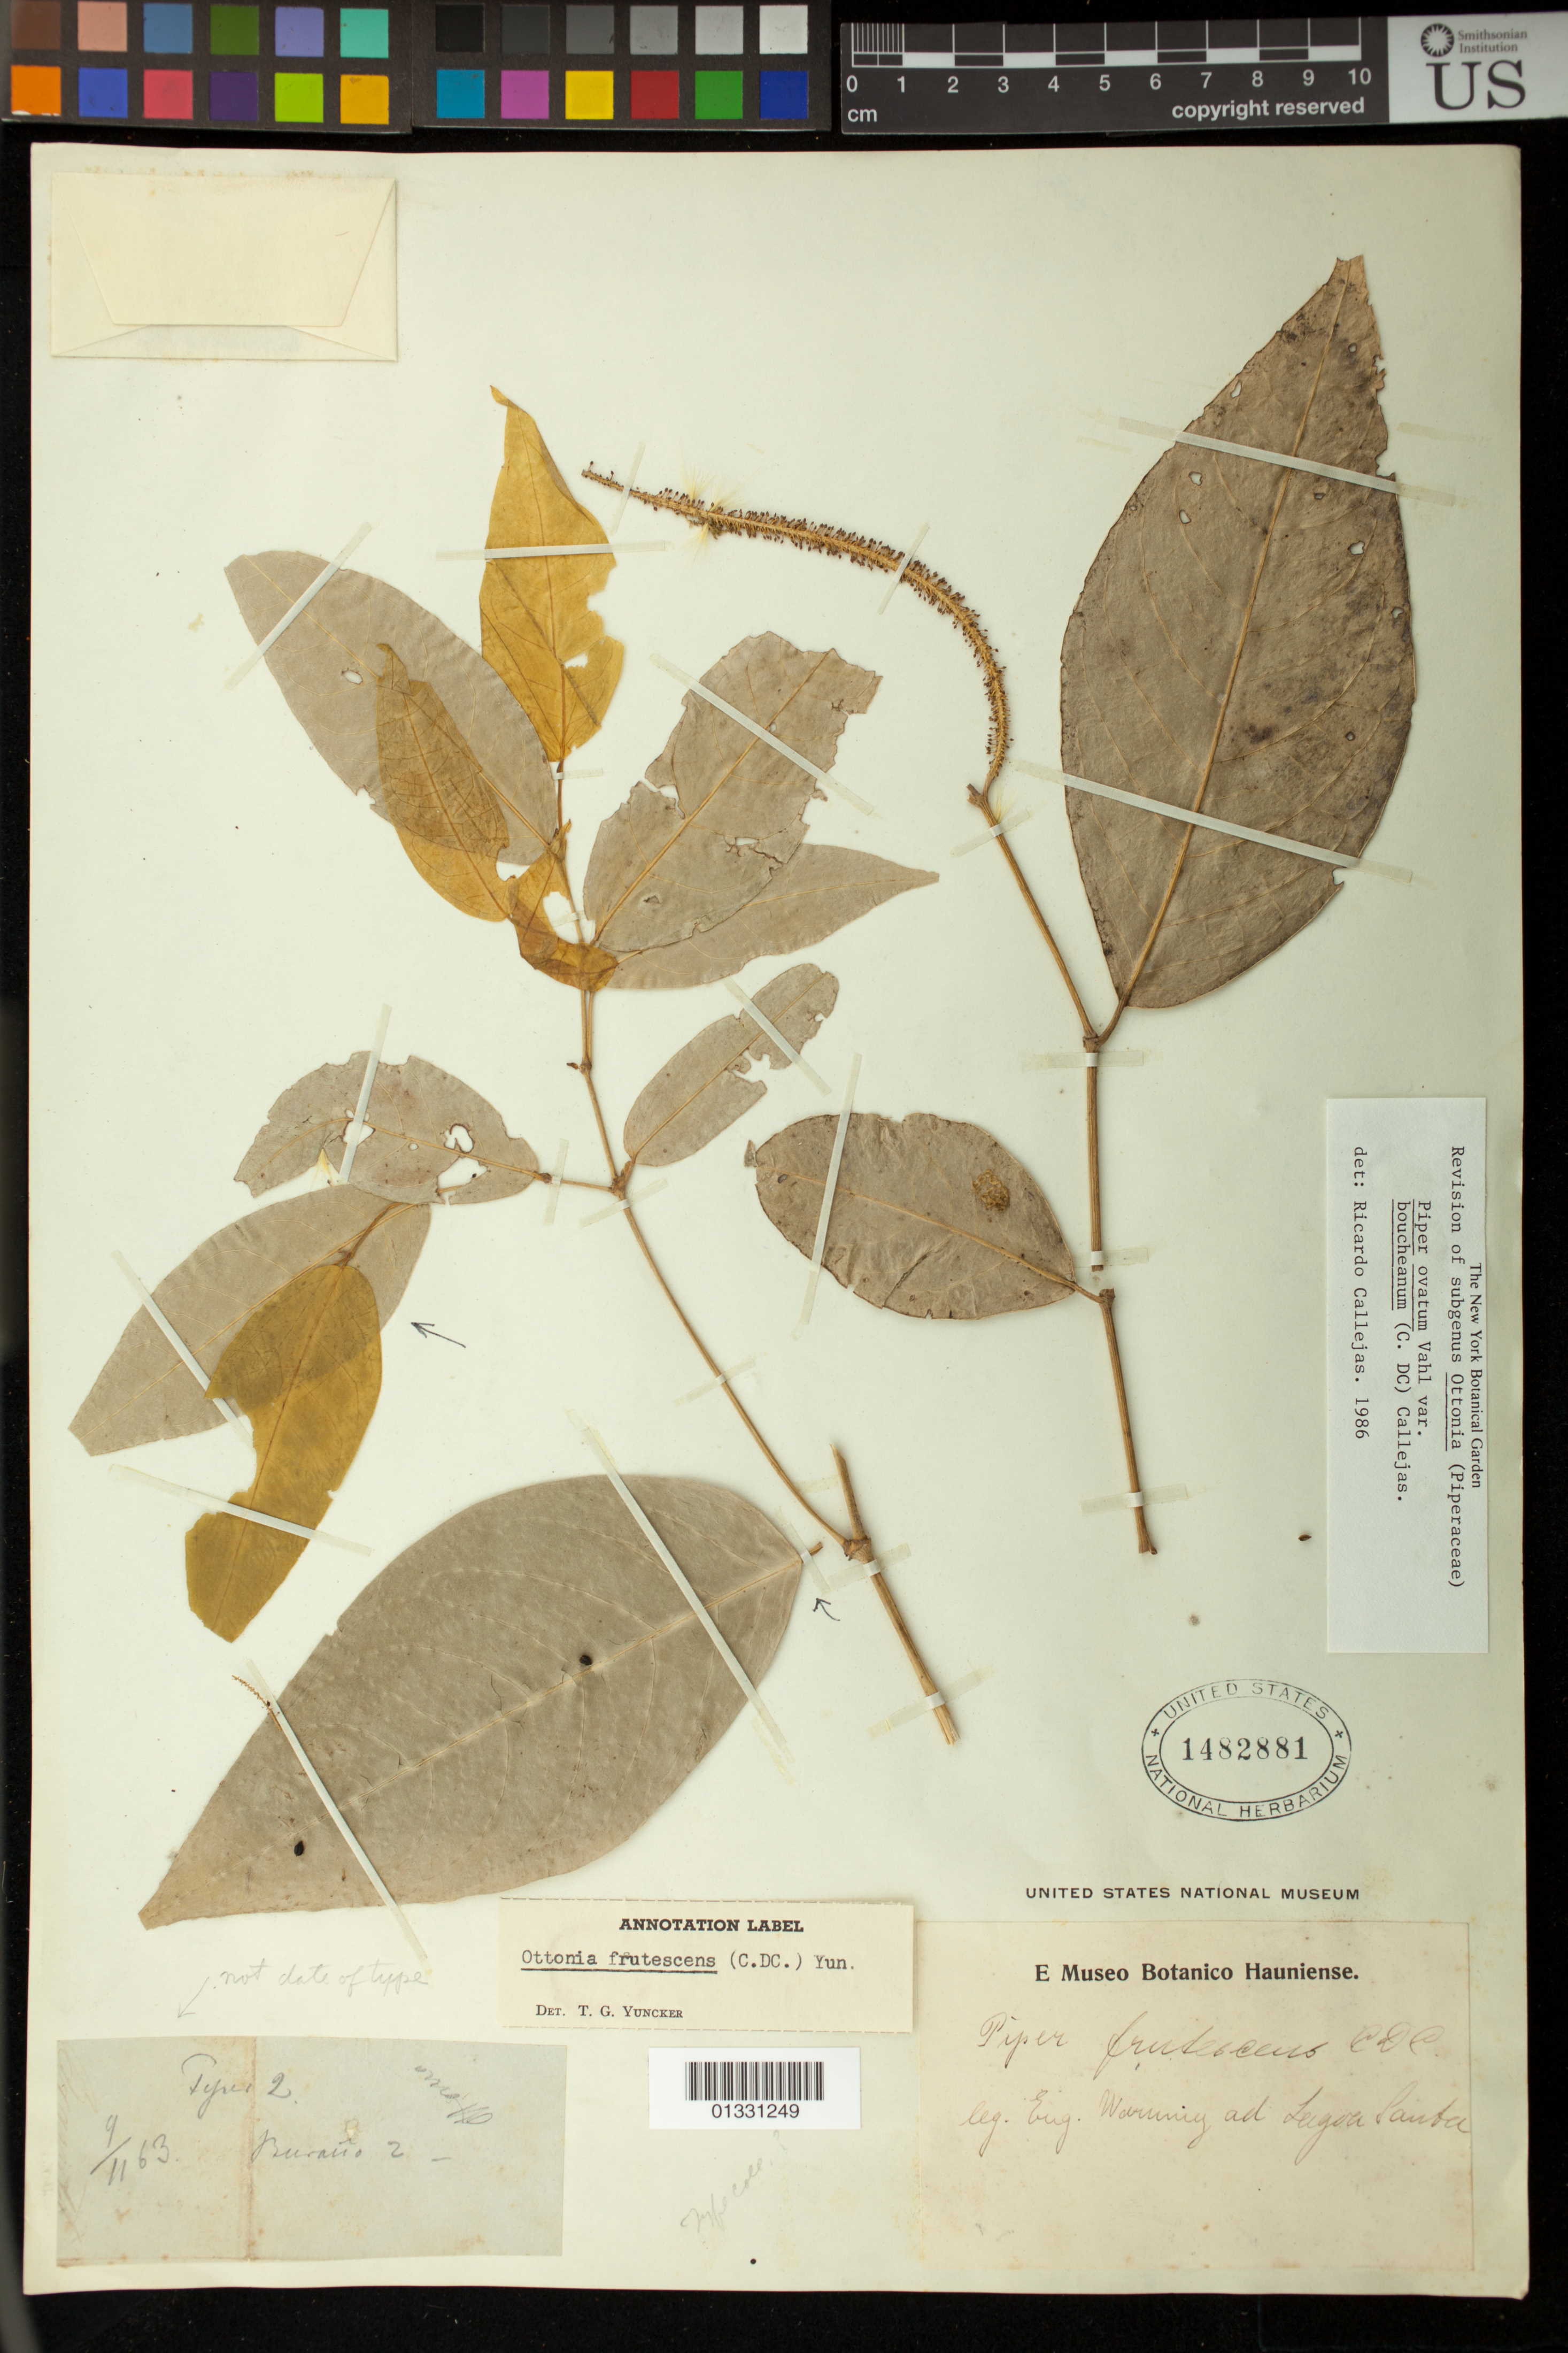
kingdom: Plantae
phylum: Tracheophyta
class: Magnoliopsida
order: Piperales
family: Piperaceae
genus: Piper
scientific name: Piper ovatum var. boncheanum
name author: (C. DC.) Callejas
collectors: E. Warming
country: Brazil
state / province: Minas Gerais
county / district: Lagoa Santa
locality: Ad Lagoa Santa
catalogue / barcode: US 1482881